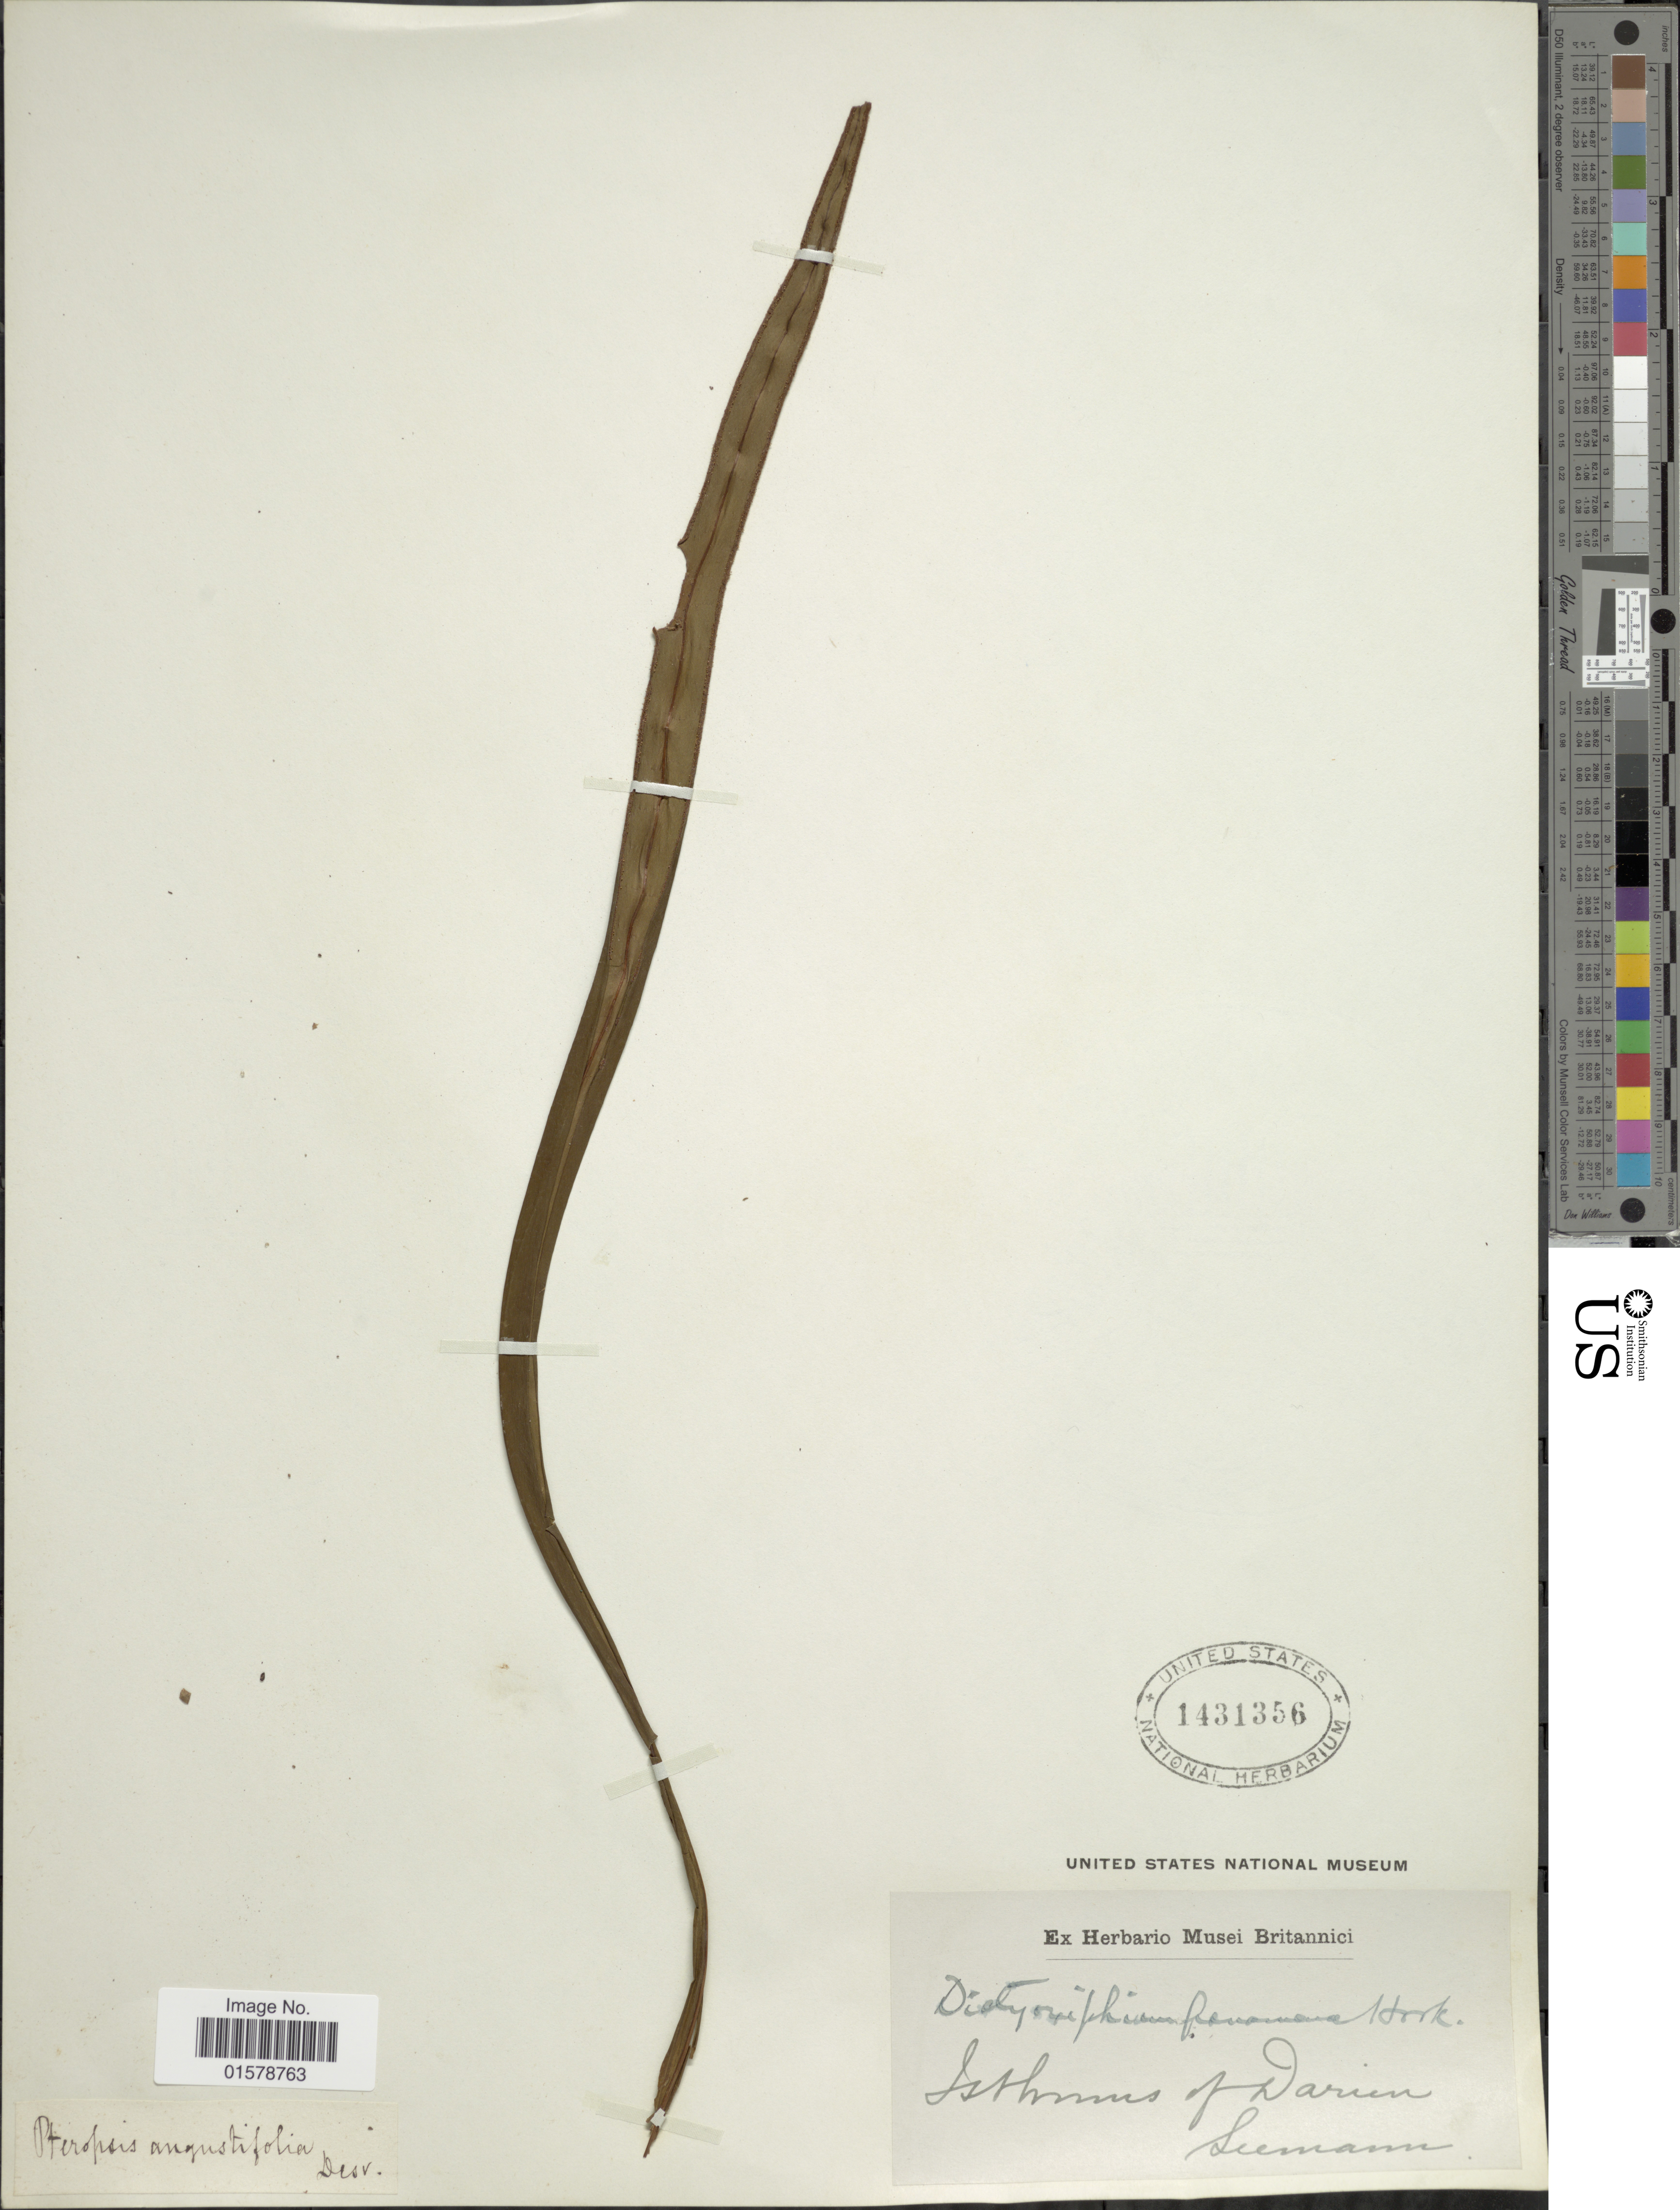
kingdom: Plantae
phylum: Tracheophyta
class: Polypodiopsida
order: Polypodiales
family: Tectariaceae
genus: Tectaria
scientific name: Tectaria panamensis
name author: (Hook.) R.M. Tryon & A.F. Tryon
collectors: Siemann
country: Panama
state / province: Darién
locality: Isthmus of Darien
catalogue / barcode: US 1431356